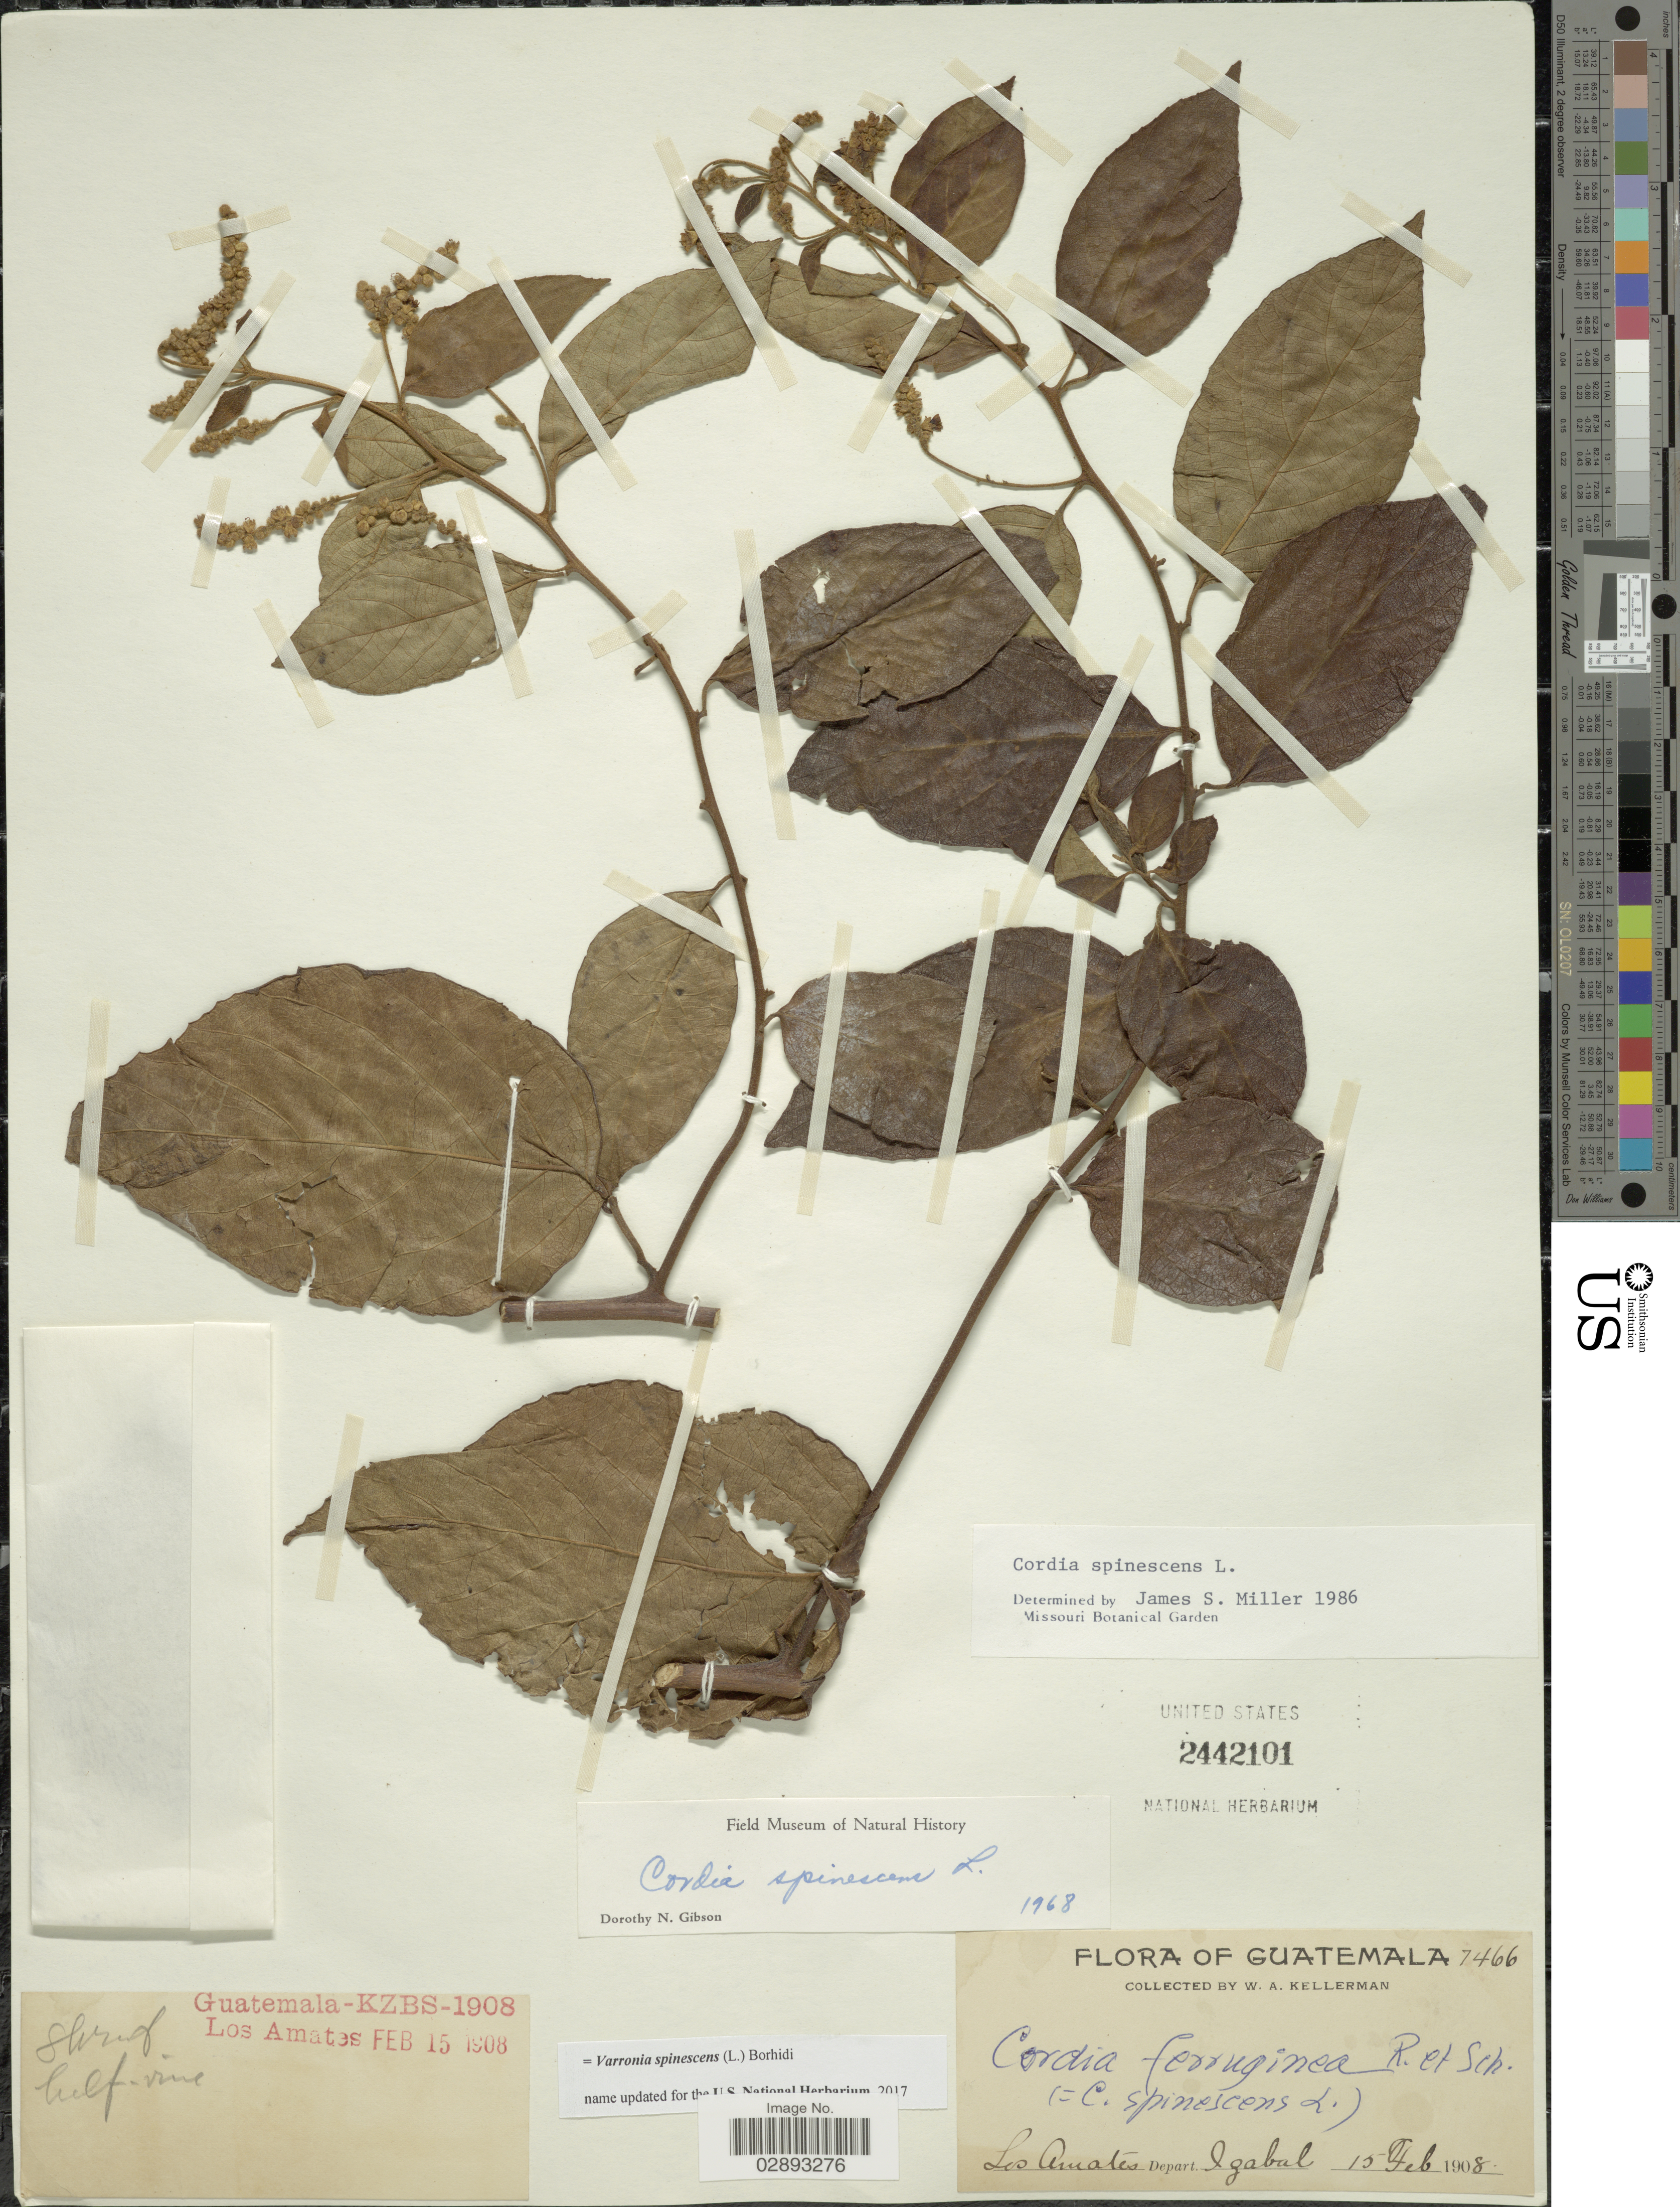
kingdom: Plantae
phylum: Tracheophyta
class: Magnoliopsida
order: Boraginales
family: Cordiaceae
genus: Varronia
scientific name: Varronia spinescens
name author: (L.) Borhidi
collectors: W. Kellerman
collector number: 7466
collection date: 1908-02-15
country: Guatemala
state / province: Izabal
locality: Los Amates. Depart. Izabal.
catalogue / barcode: US 2442101